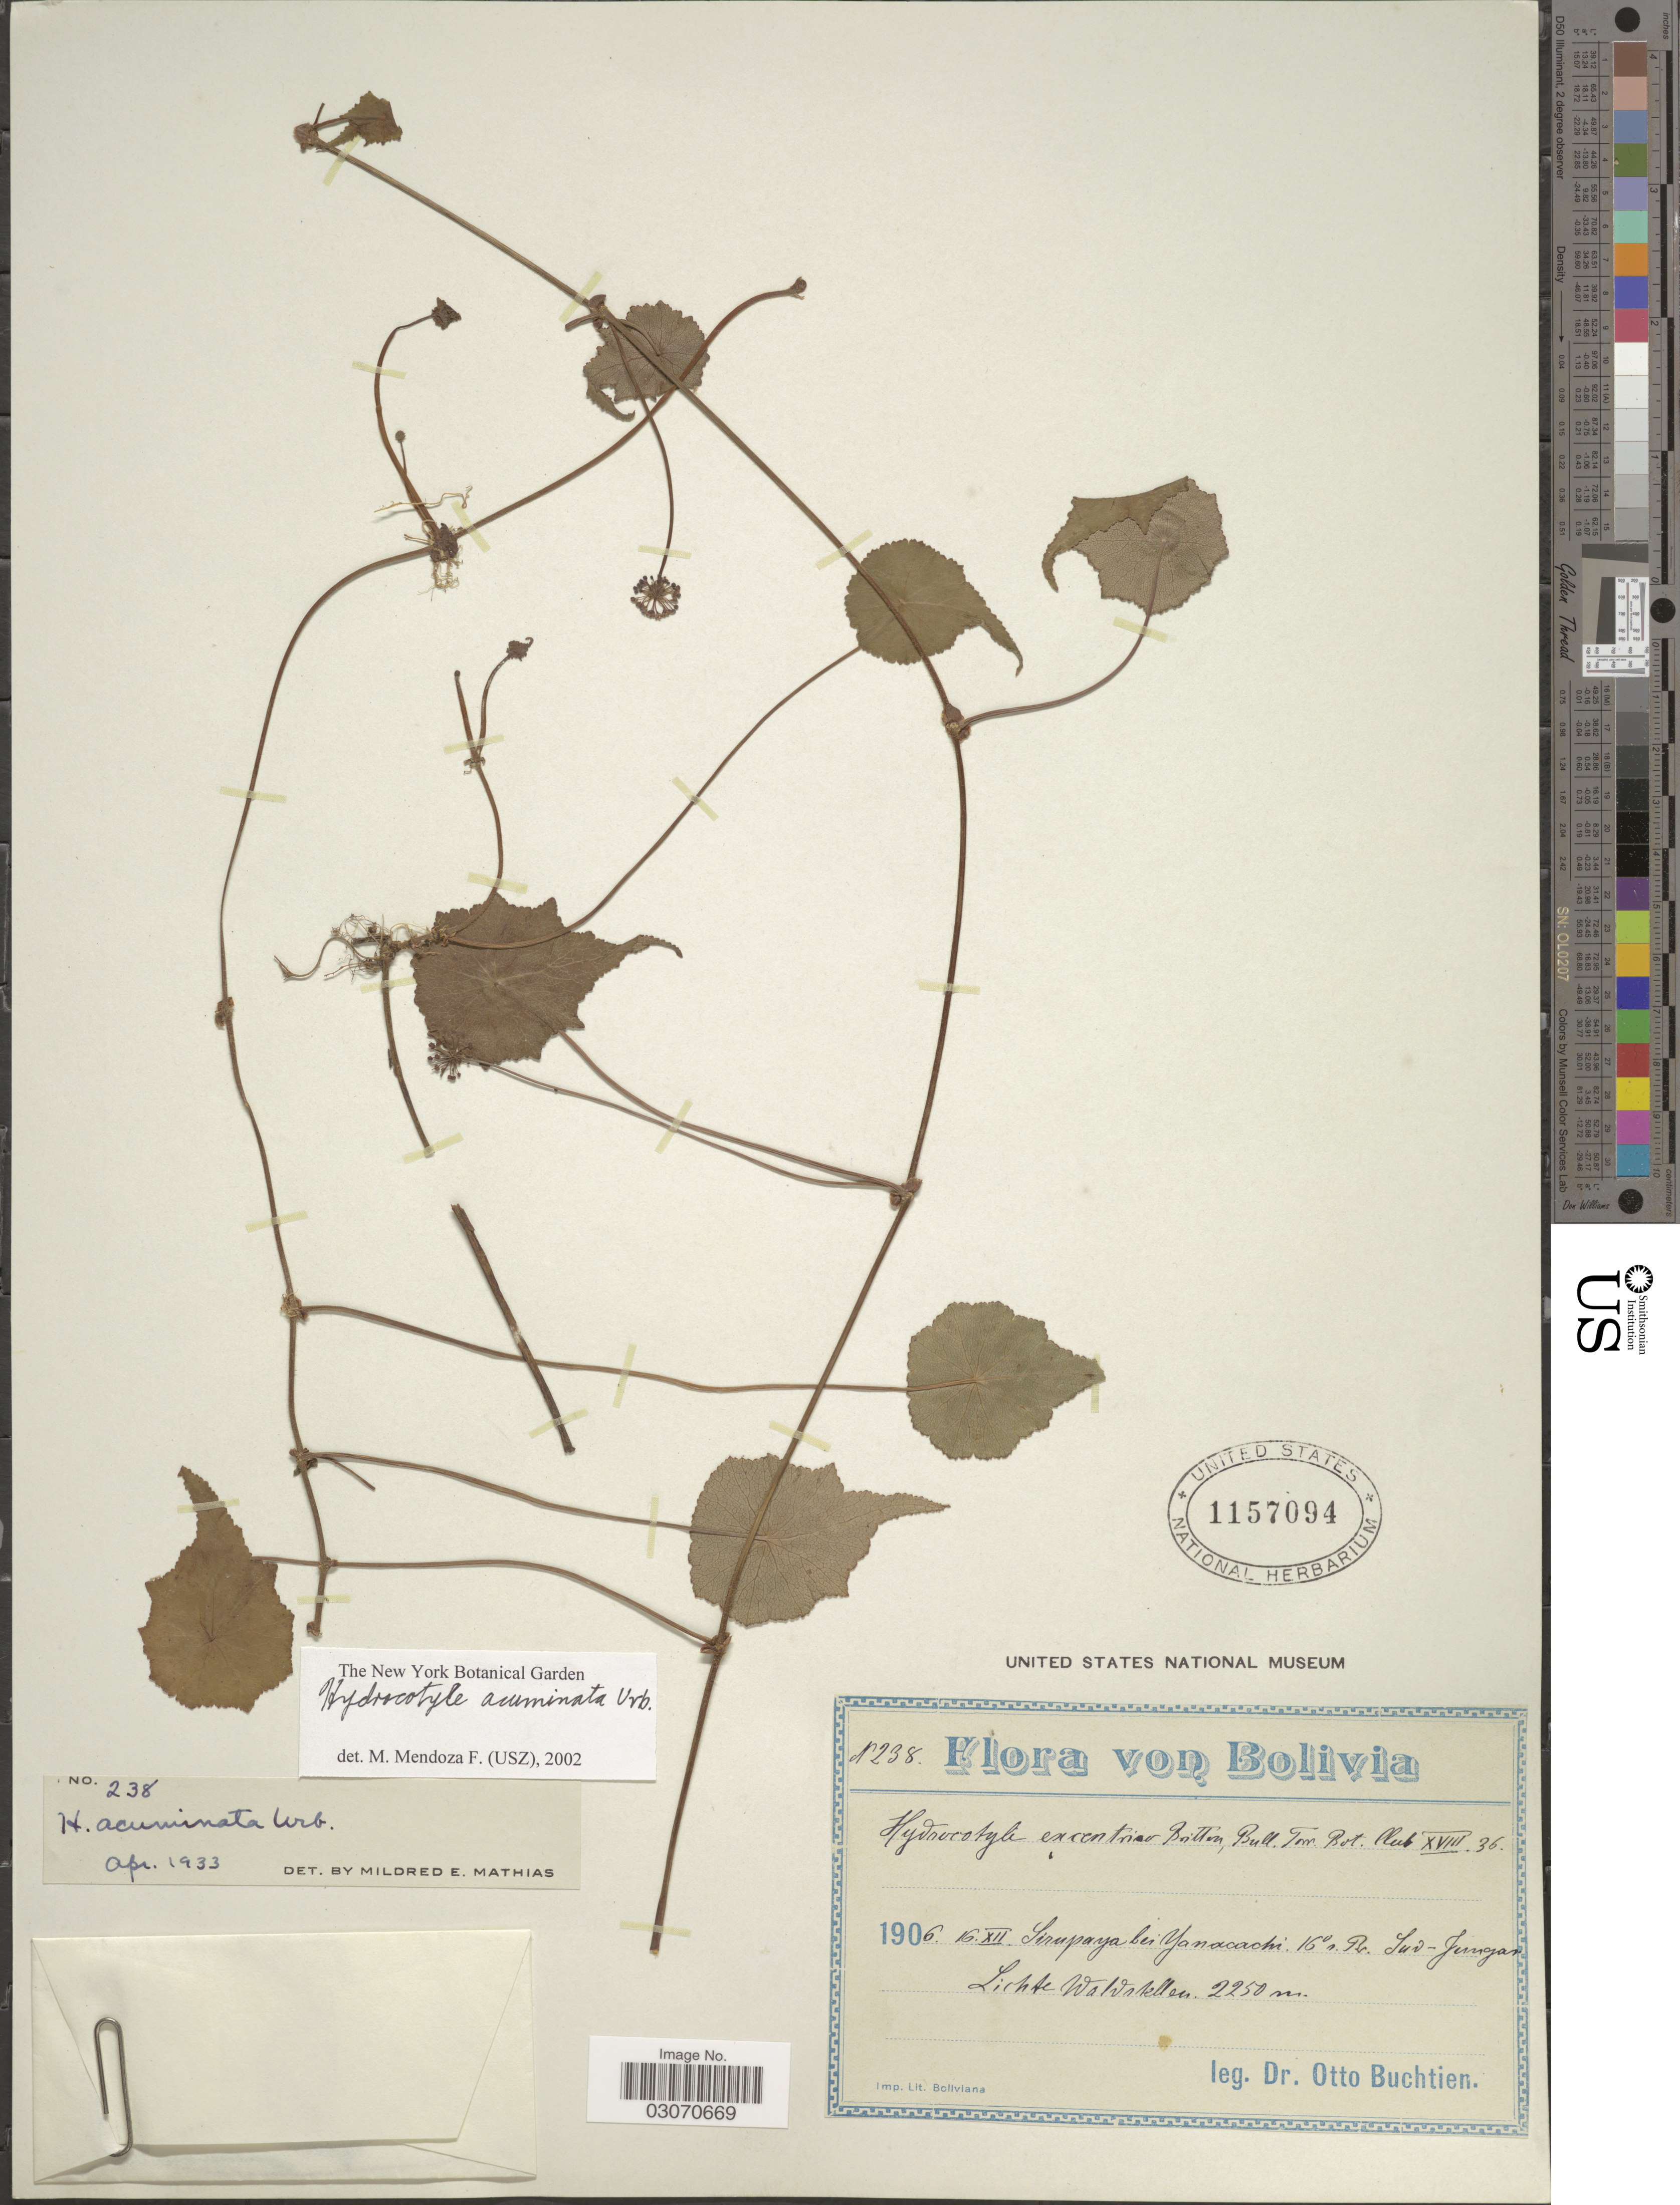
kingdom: Plantae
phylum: Tracheophyta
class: Magnoliopsida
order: Apiales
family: Araliaceae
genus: Hydrocotyle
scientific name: Hydrocotyle eccentrica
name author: Britton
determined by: Mendoza, M.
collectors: O. Buchtien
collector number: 238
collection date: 1906-12-16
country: Bolivia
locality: Sirupaya bei Yanaccachi 16° n. Br. Sud-Yungas.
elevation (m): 2250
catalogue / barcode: US 1157094